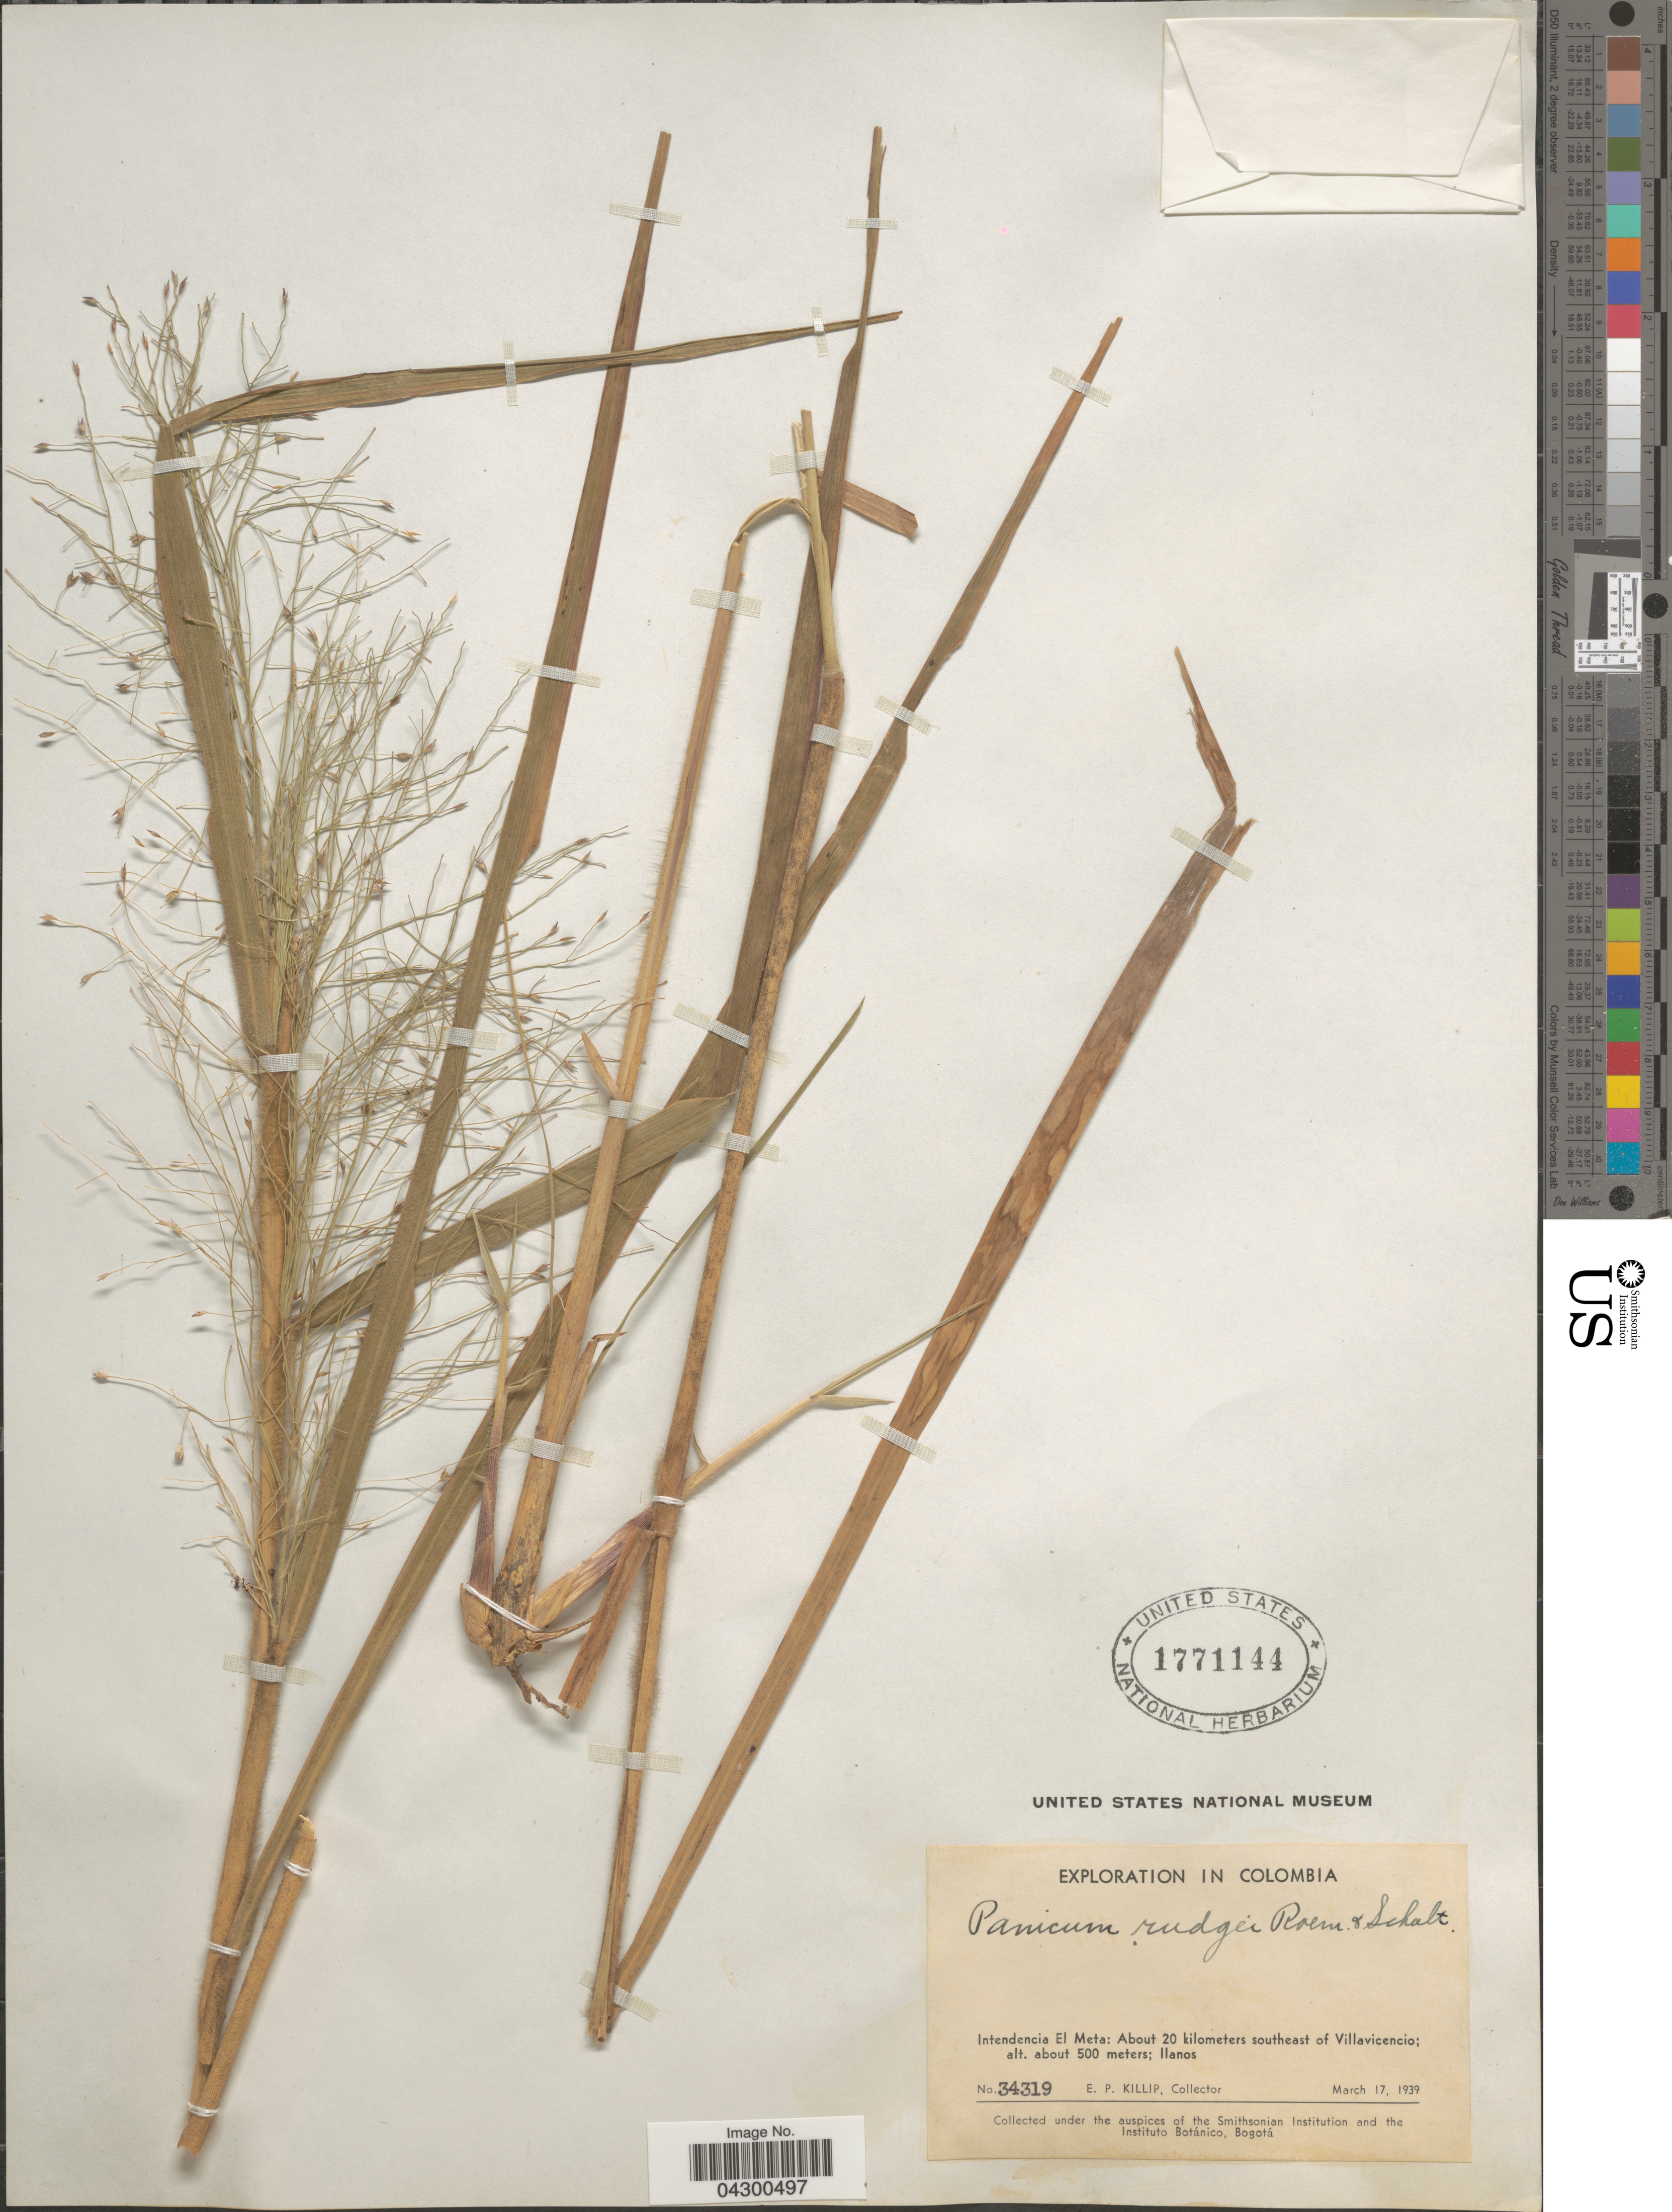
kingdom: Plantae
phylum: Tracheophyta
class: Liliopsida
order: Poales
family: Poaceae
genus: Panicum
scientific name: Panicum rudgei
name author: Roem. & Schult.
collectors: E. P. Killip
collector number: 34319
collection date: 1939-03-17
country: Colombia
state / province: Meta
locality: Exploration in Colombia. Intendencia El Meta: About 20 kilometers southeast of Villavicencio; llanos.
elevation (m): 500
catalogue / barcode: US 1771144